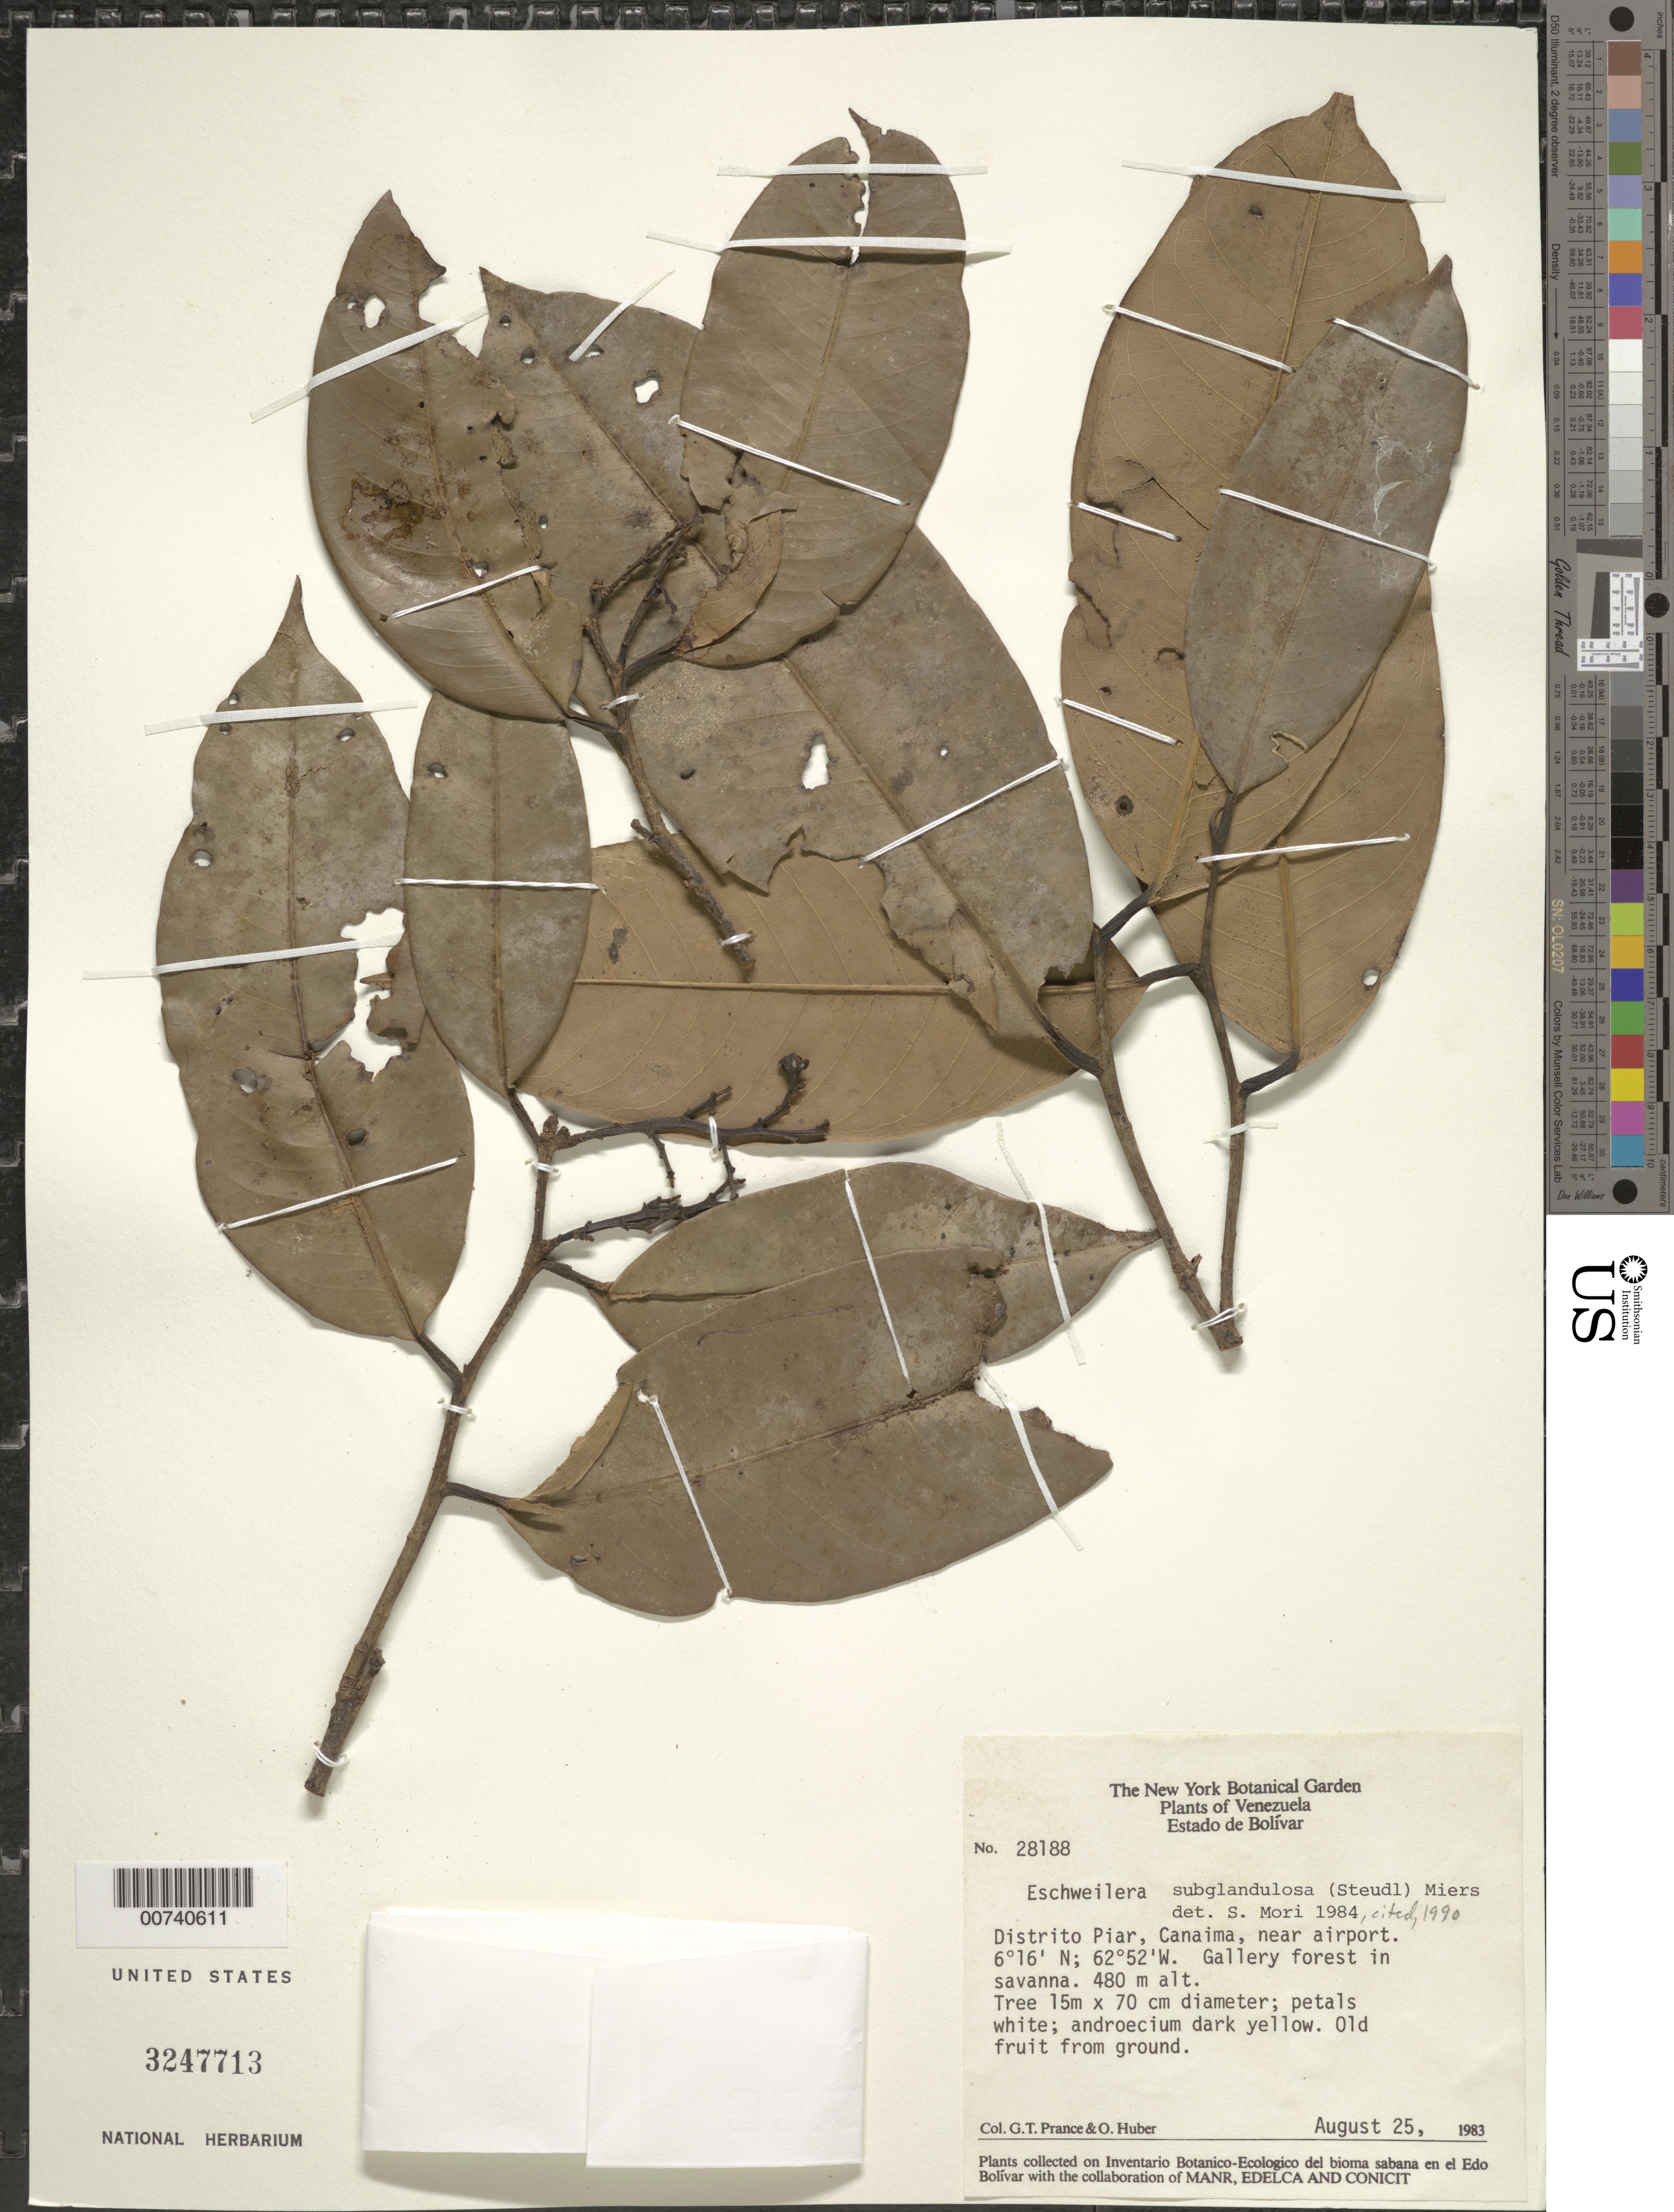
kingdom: Plantae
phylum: Tracheophyta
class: Magnoliopsida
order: Ericales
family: Lecythidaceae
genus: Eschweilera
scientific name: Eschweilera subglandulosa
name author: (Steud. ex Berg) Miers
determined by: Mori, Scott A.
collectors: G. T. Prance & O. Huber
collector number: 28188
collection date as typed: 25-Aug-83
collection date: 1983-08-25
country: Venezuela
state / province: Bolívar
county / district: Piar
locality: Canaima, near airport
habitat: Gallery forest in savanna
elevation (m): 480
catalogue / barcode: US 3247713